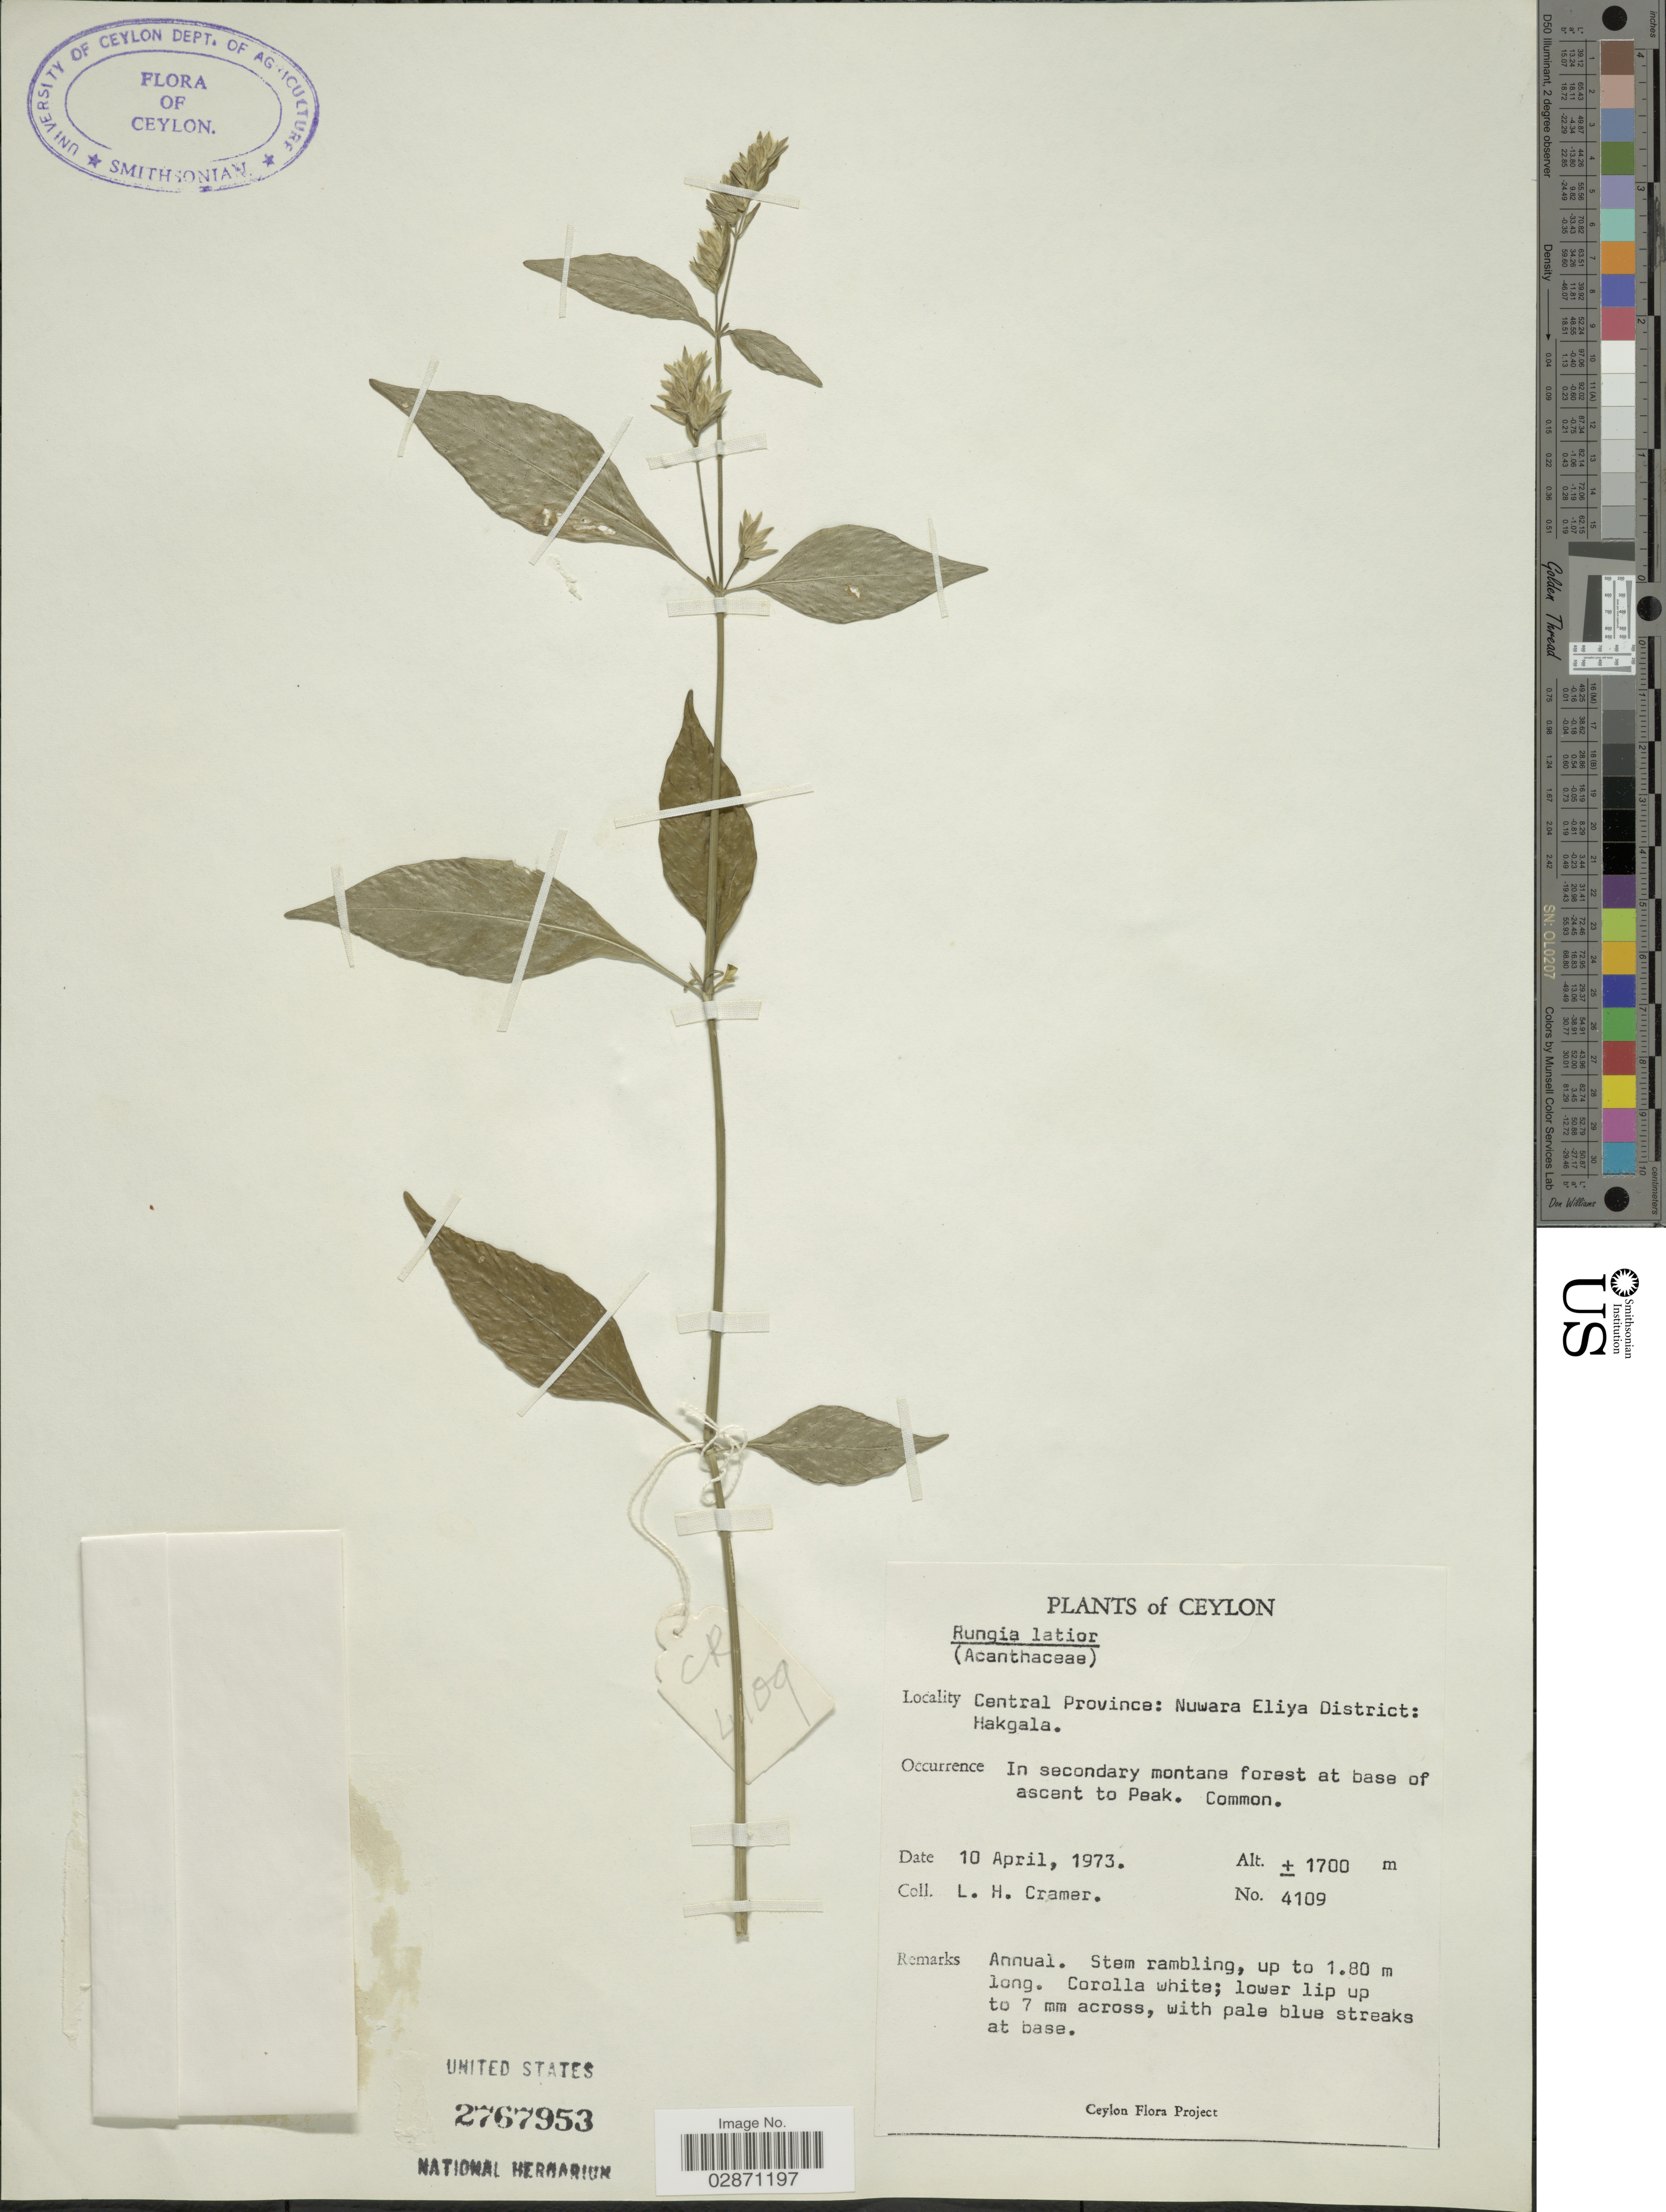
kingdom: Plantae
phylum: Tracheophyta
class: Magnoliopsida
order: Lamiales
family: Acanthaceae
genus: Rungia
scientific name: Rungia latior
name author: Nees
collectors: L. H. Cramer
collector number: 4109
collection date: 1973-04-10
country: Sri Lanka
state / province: Central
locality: Ceylon. Nuwara Eliya District: Hakgala.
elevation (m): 1700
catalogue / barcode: US 2767953